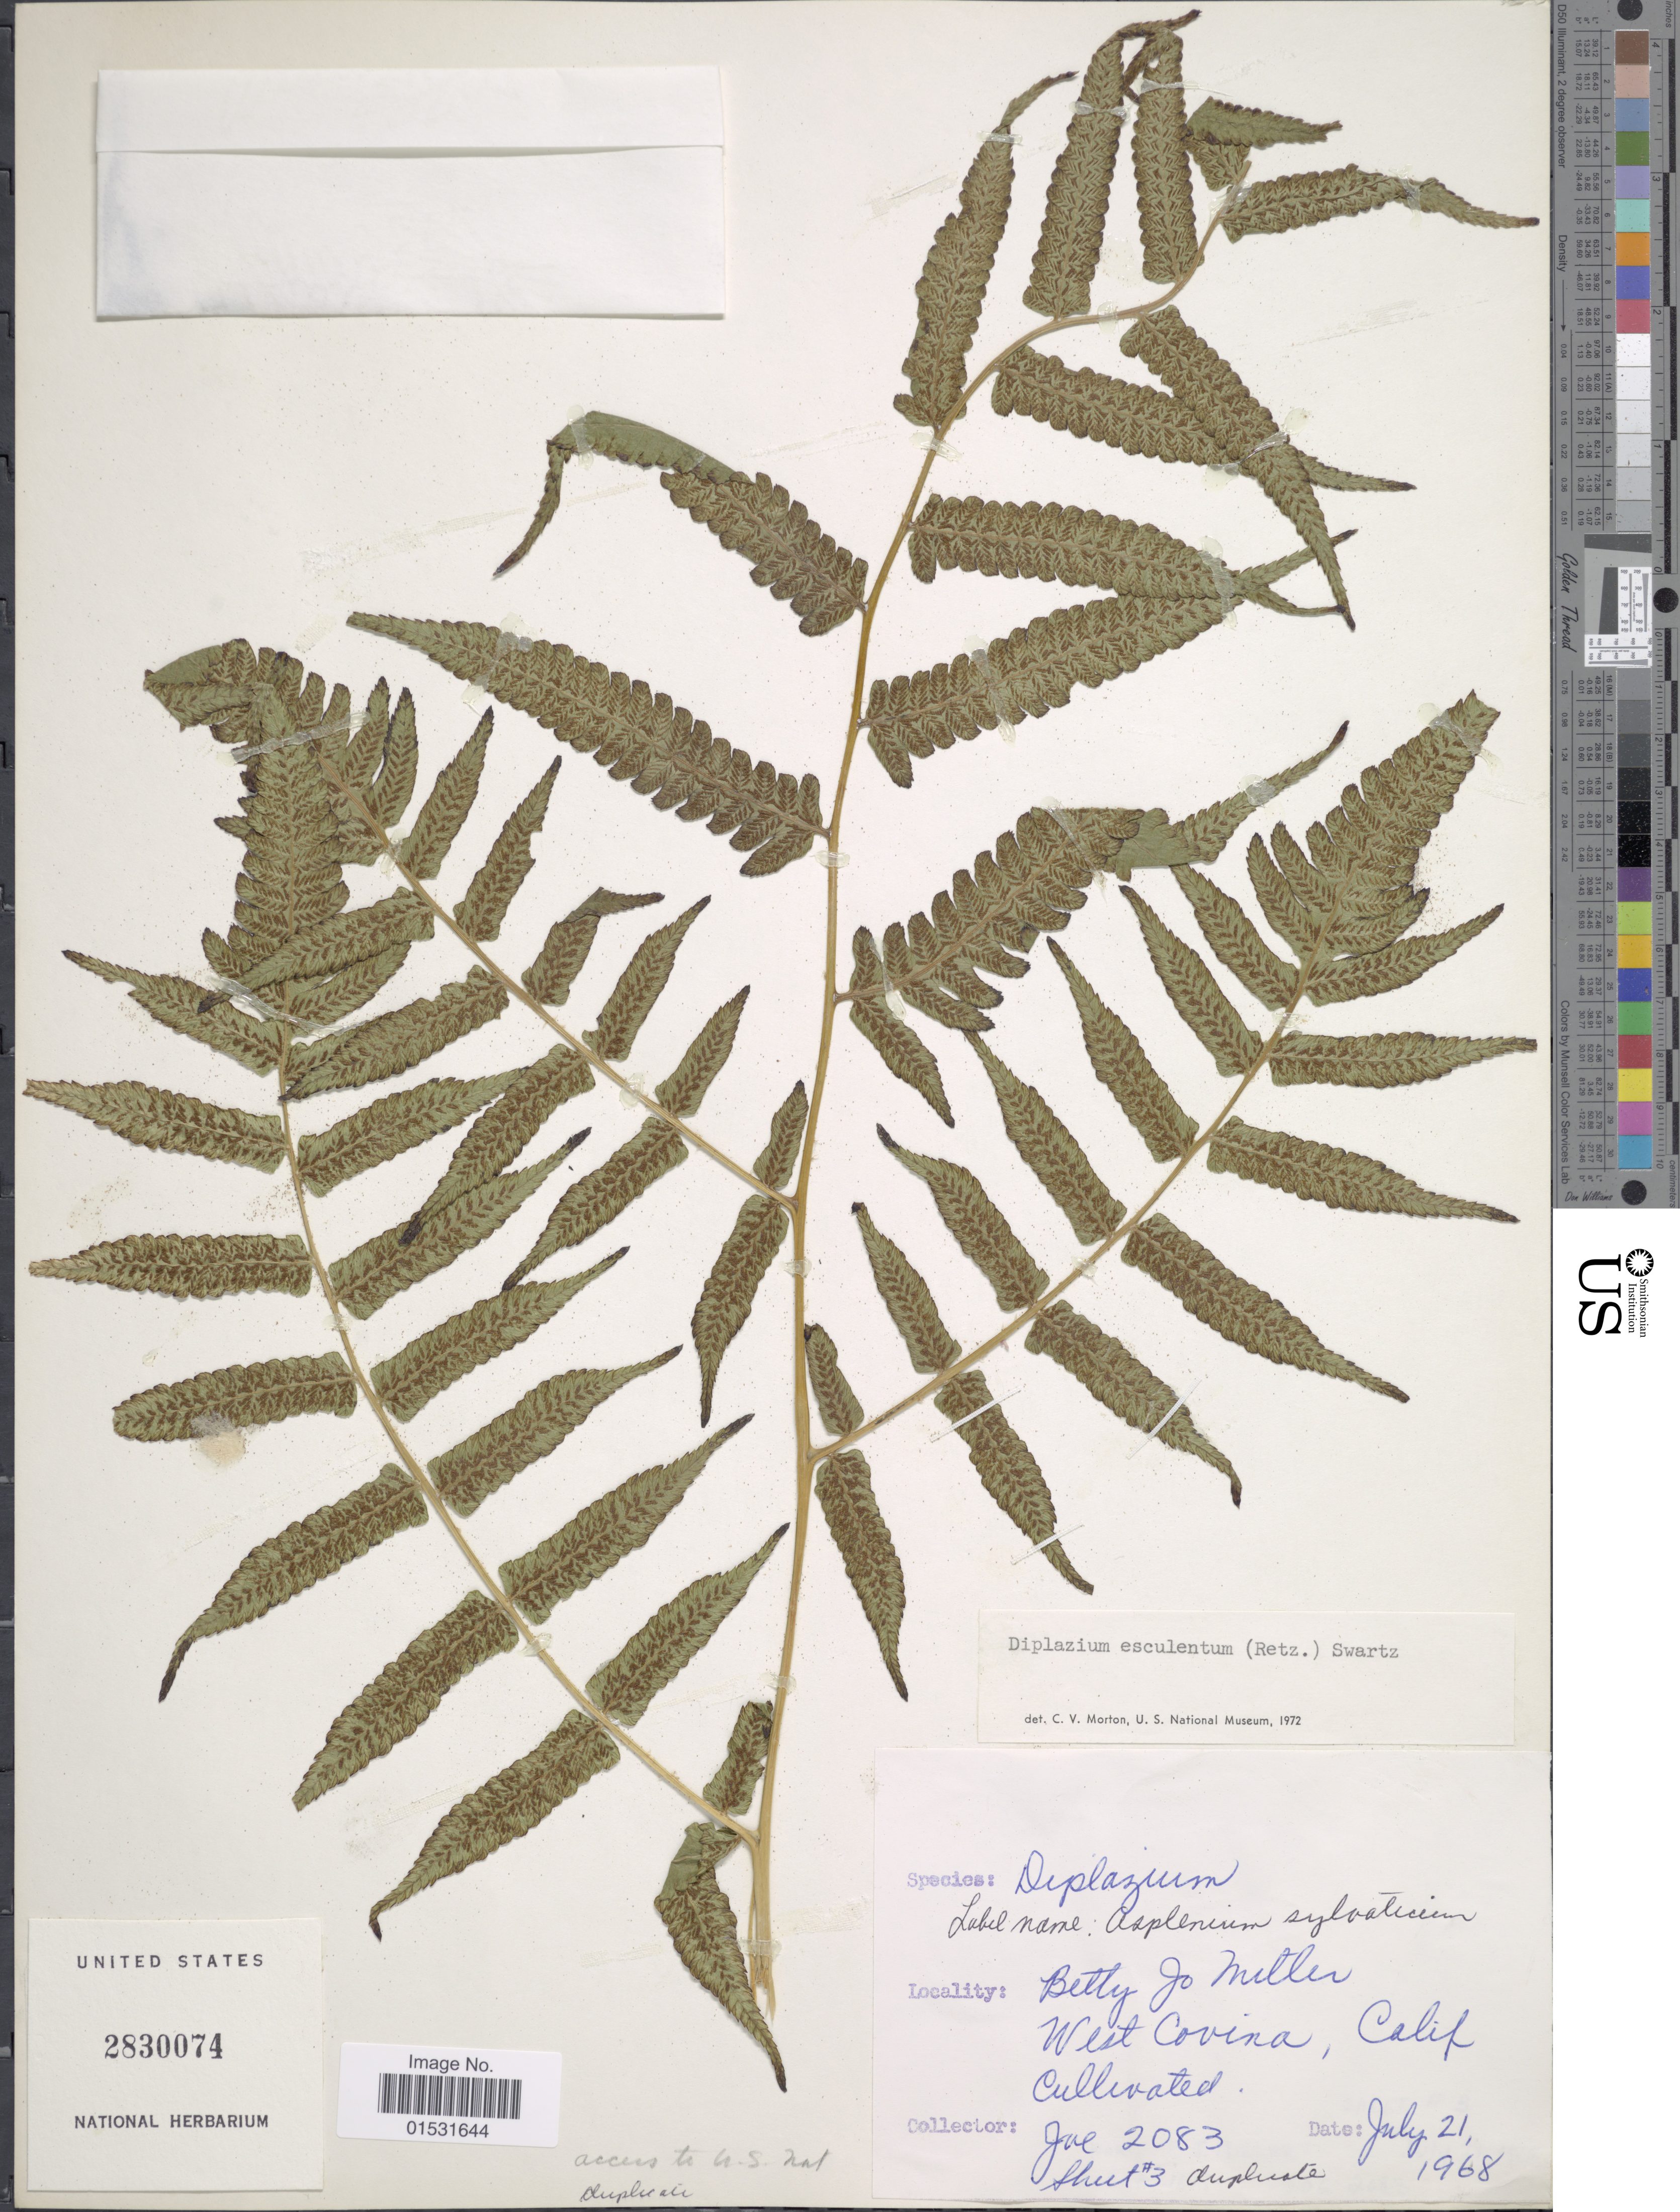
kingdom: Plantae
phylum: Tracheophyta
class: Polypodiopsida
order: Polypodiales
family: Athyriaceae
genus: Diplazium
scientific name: Diplazium esculentum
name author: (Retz.) Sw.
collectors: B. Joe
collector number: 2083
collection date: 1968-07-21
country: United States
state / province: California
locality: Betty Jo Miller. West Covina, Calif.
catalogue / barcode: US 2830074